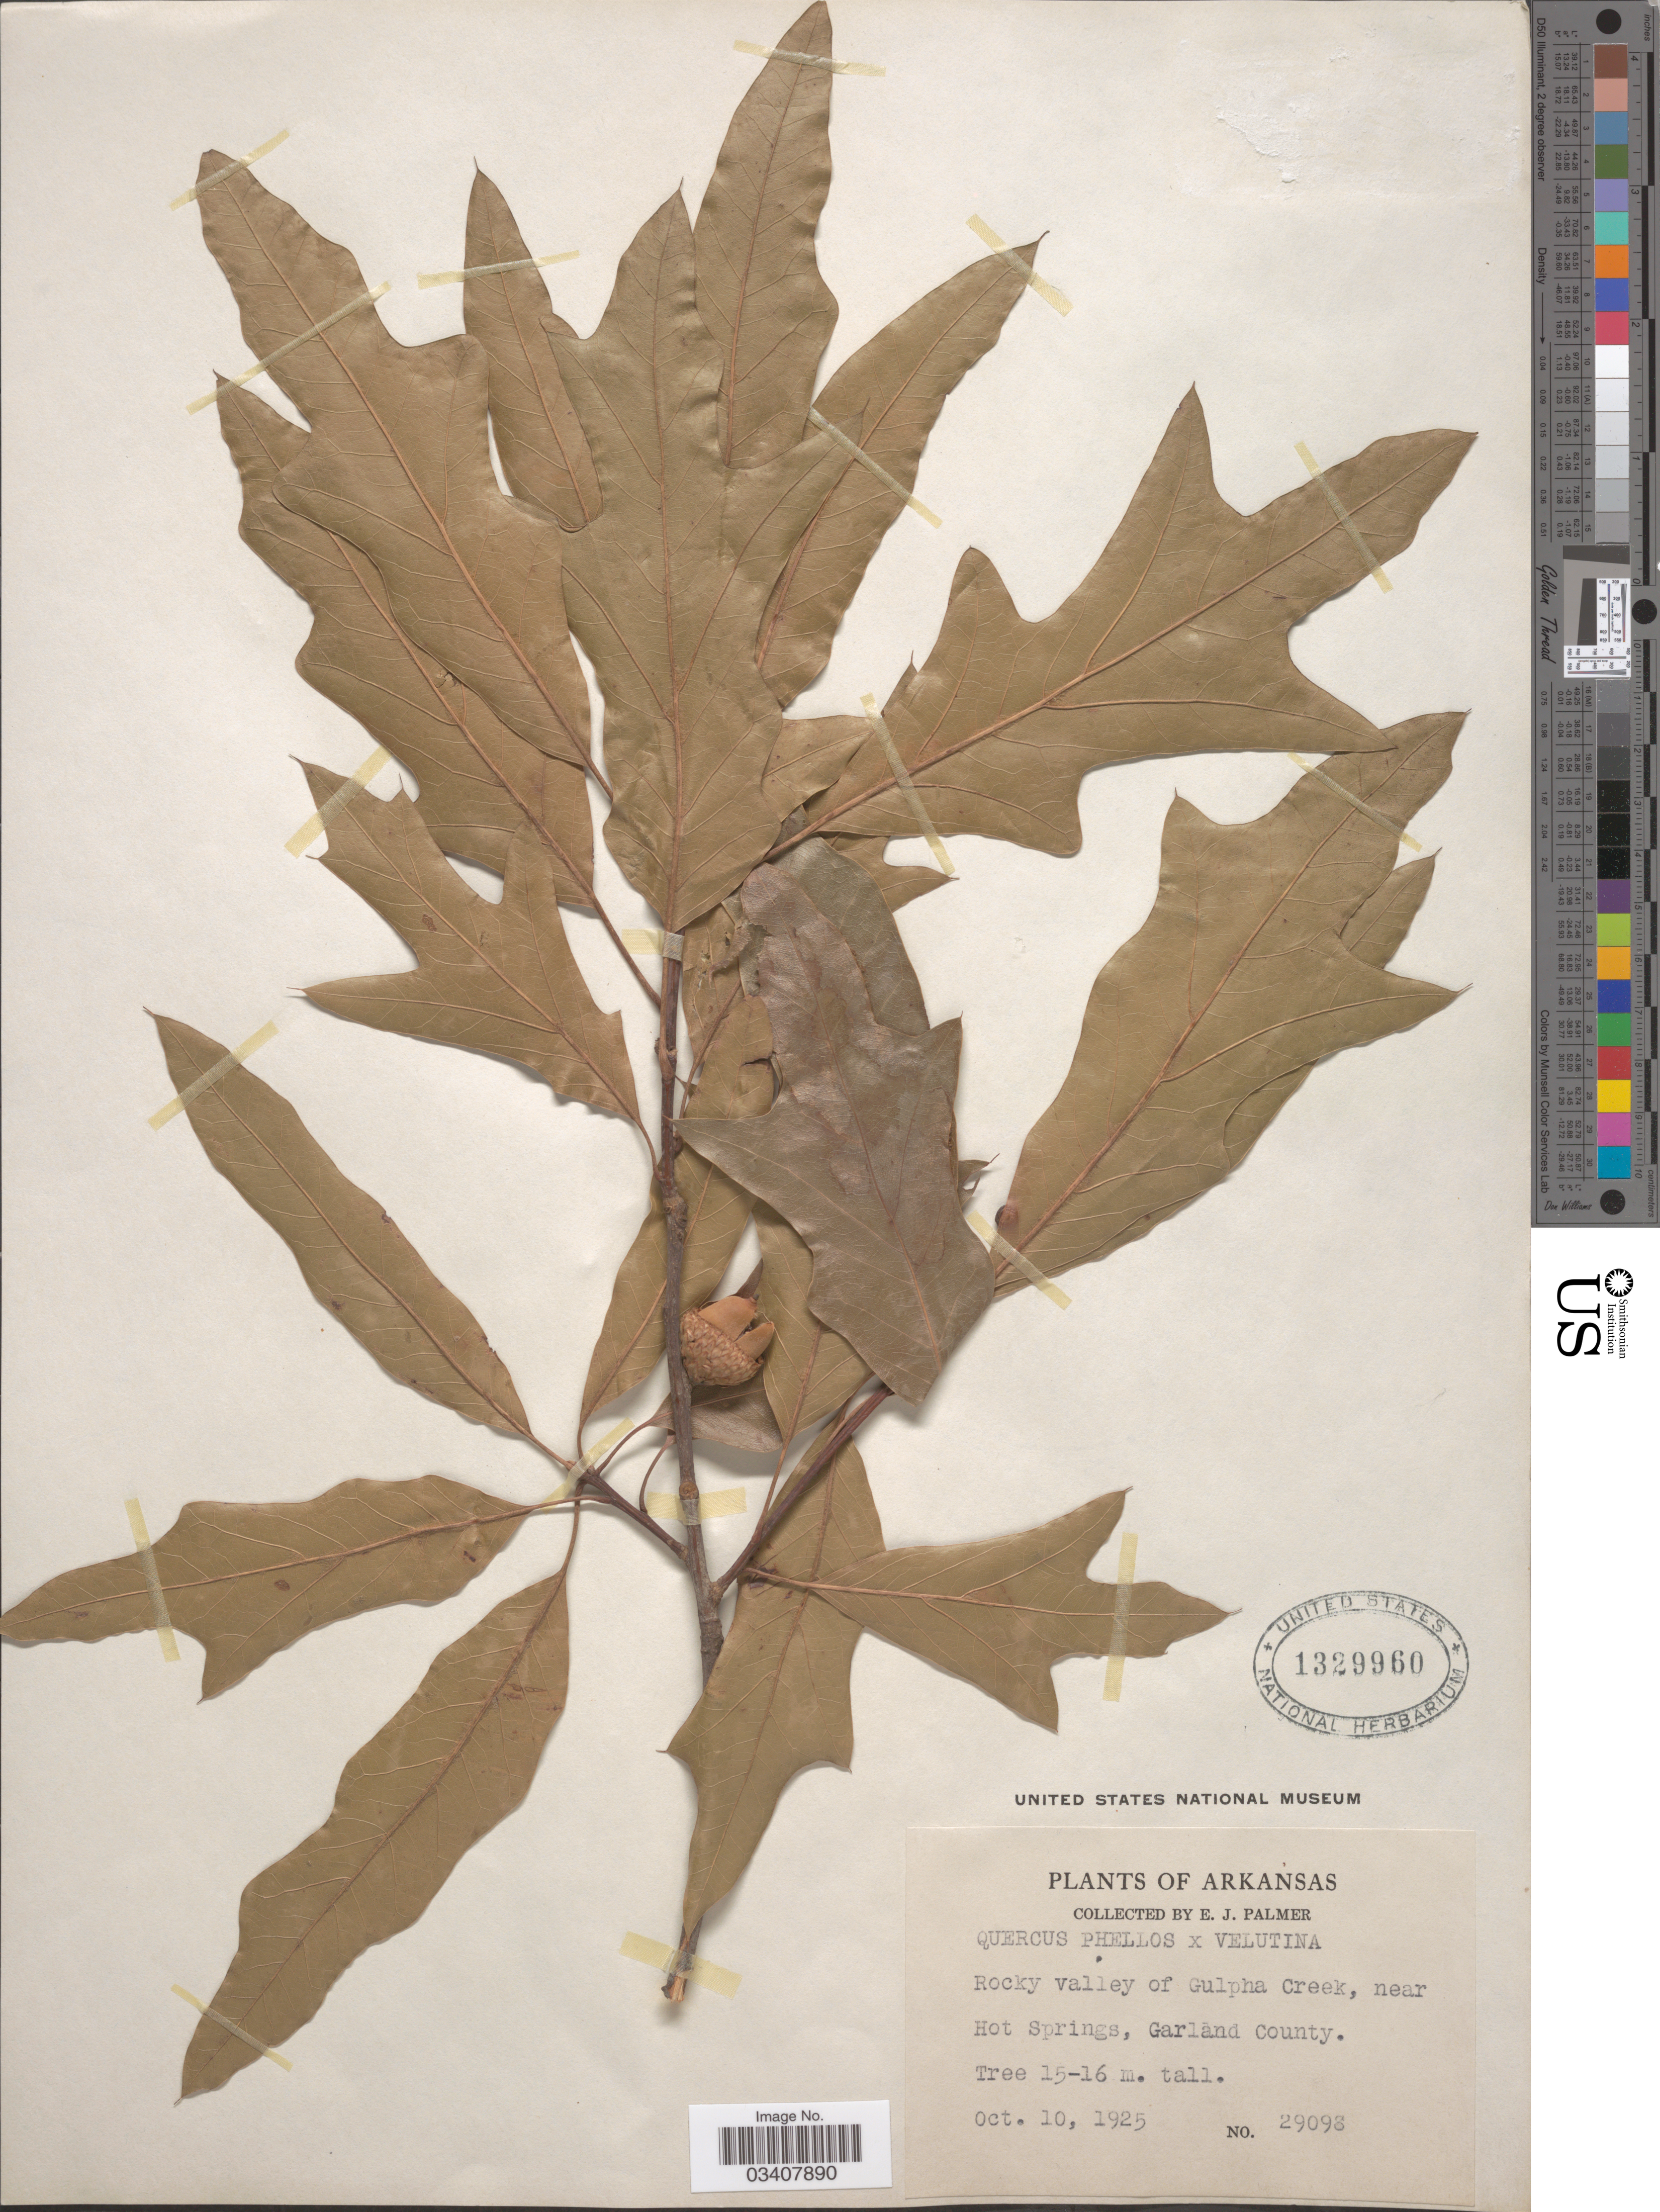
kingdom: Plantae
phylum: Tracheophyta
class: Magnoliopsida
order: Fagales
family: Fagaceae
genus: Quercus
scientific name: Quercus phellos x Q. velutina Lam.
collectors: E. J. Palmer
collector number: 29098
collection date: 1925-10-10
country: United States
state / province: Arkansas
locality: Rocky valley of Gulpha Creek, near Hot Springs, Garland County.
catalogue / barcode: US 1329960